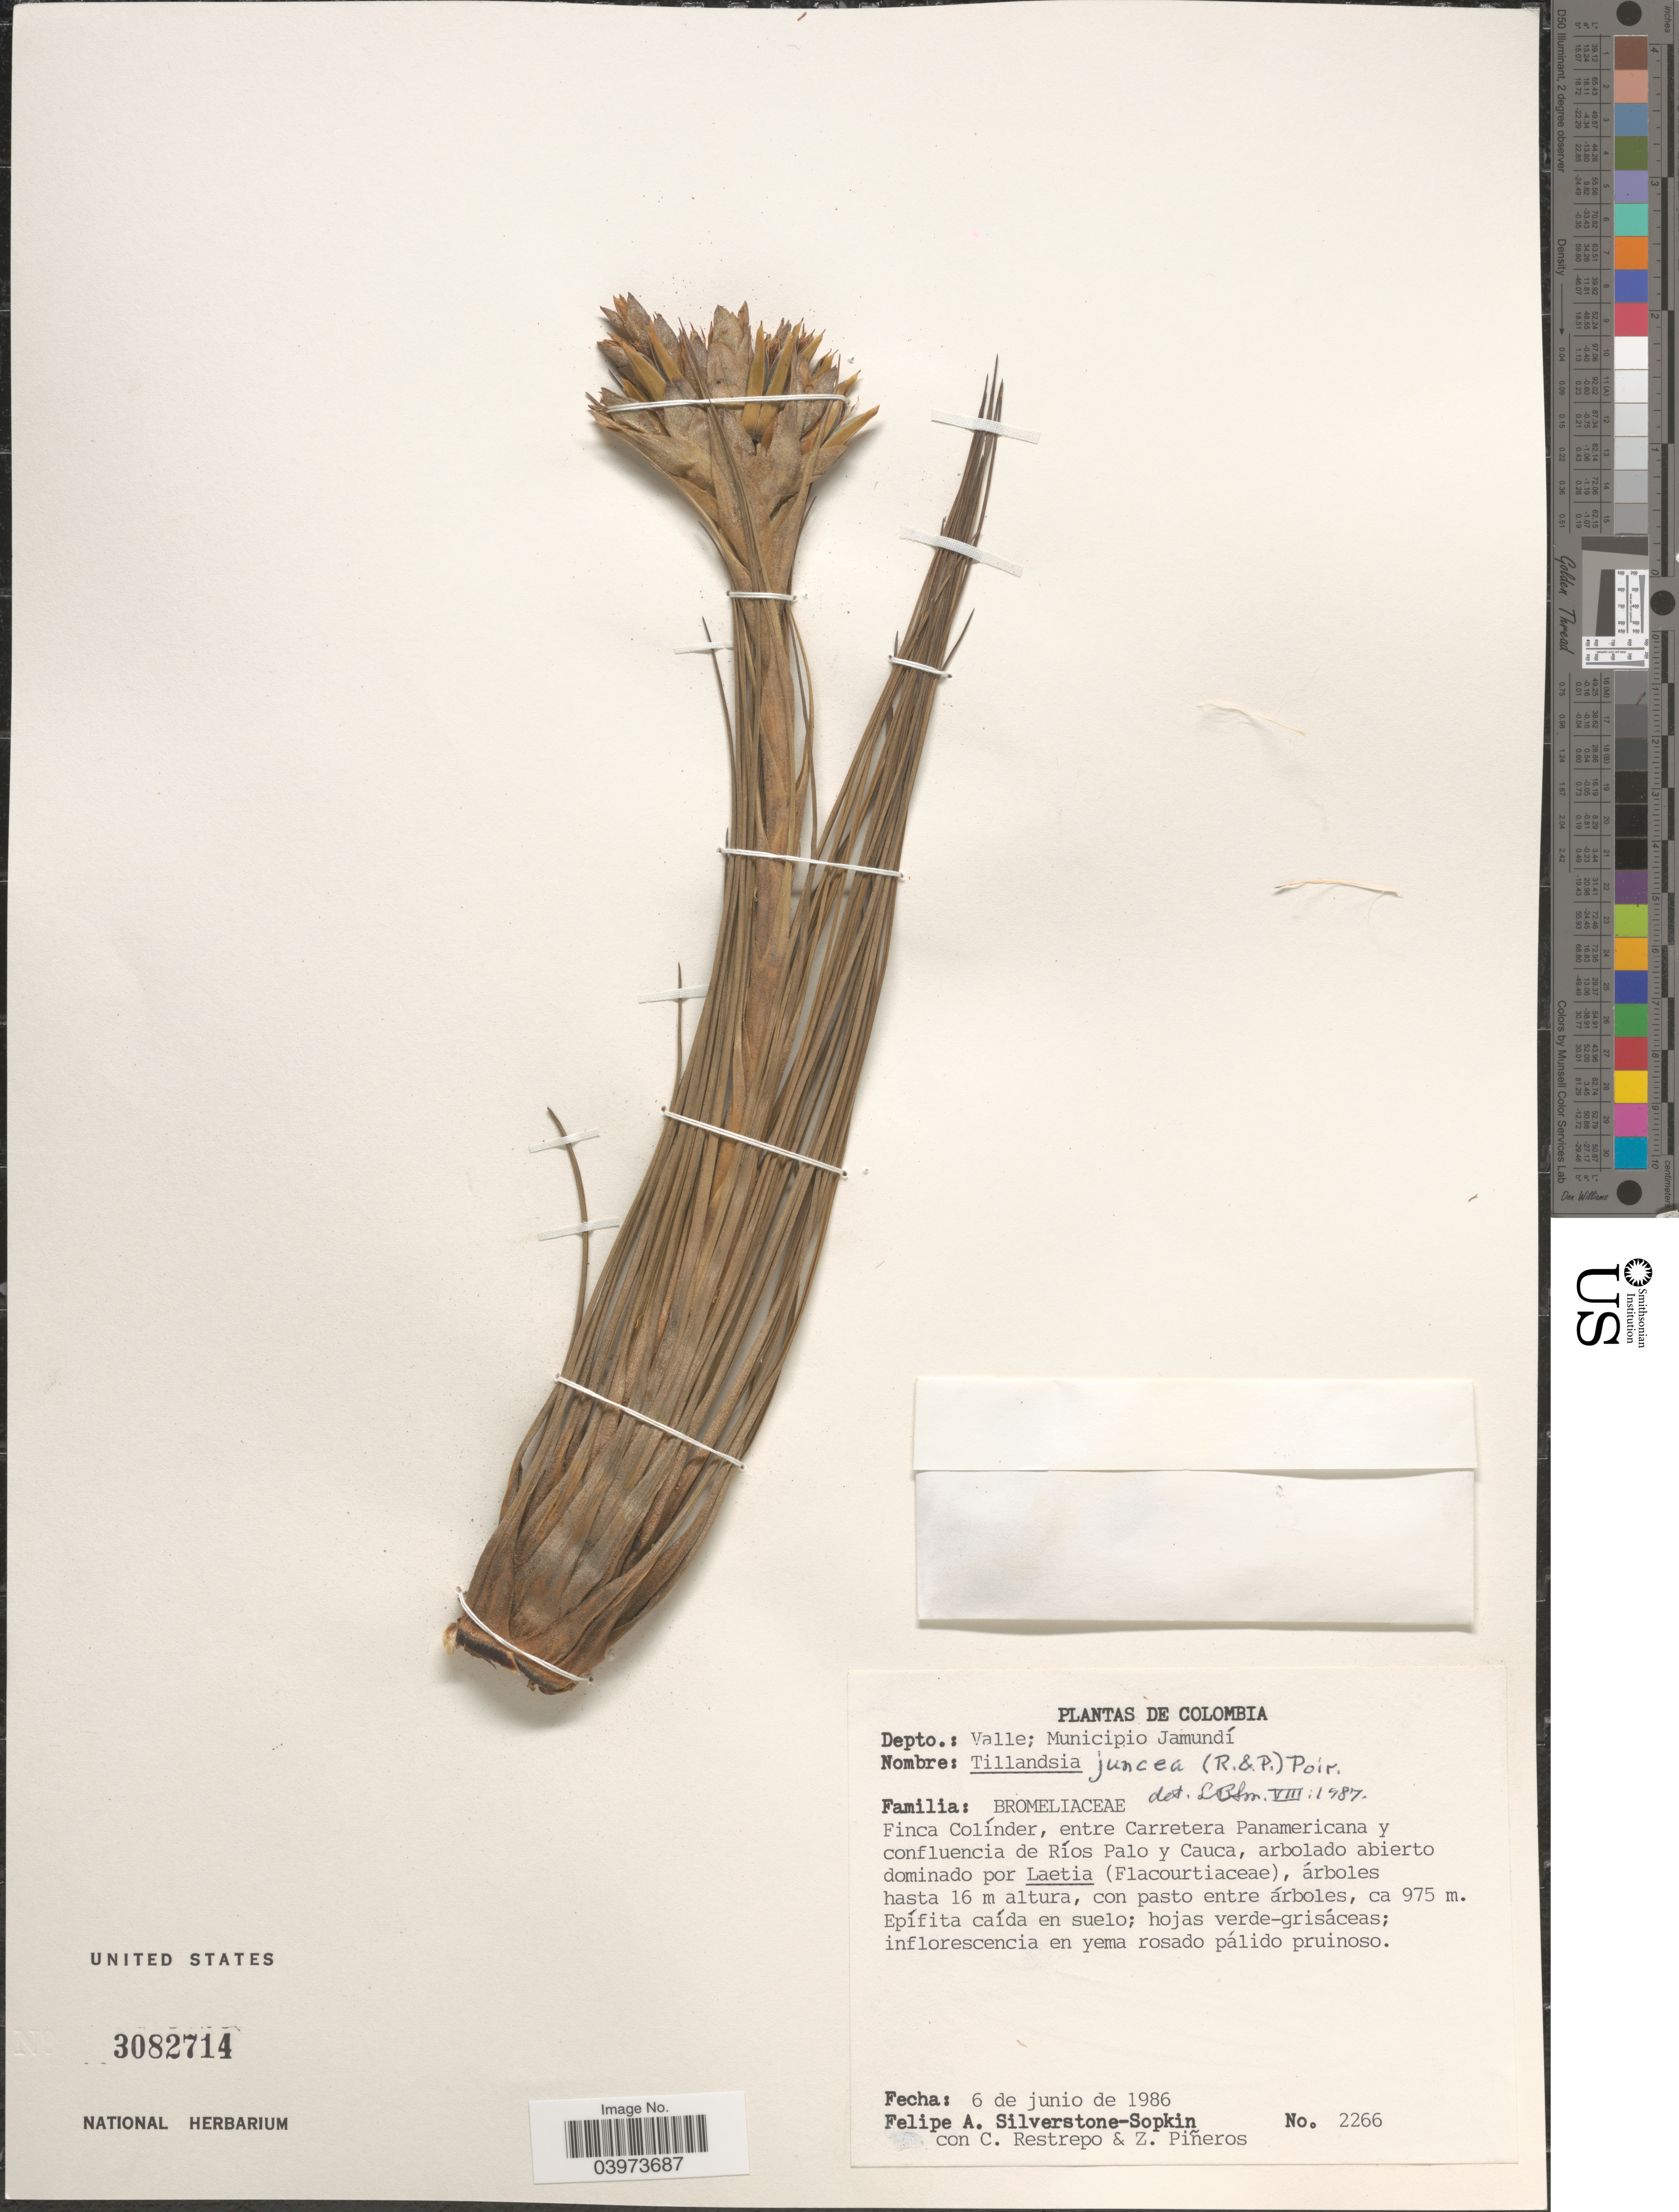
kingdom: Plantae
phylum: Tracheophyta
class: Liliopsida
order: Poales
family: Bromeliaceae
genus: Tillandsia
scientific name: Tillandsia juncea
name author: (Ruiz & Pav.) Poir.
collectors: P. A. Silverstone-Sopkin, C. Restrepo & Z. Piñeros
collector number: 2266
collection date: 1986-06-06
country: Colombia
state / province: Valle del Cauca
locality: Depto.: Valle; Municipio Jamundí. Finca Colínder, entre Carretera Panamericana y confluencia de Ríos Palo y Cauca.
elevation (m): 975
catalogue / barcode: US 3082714